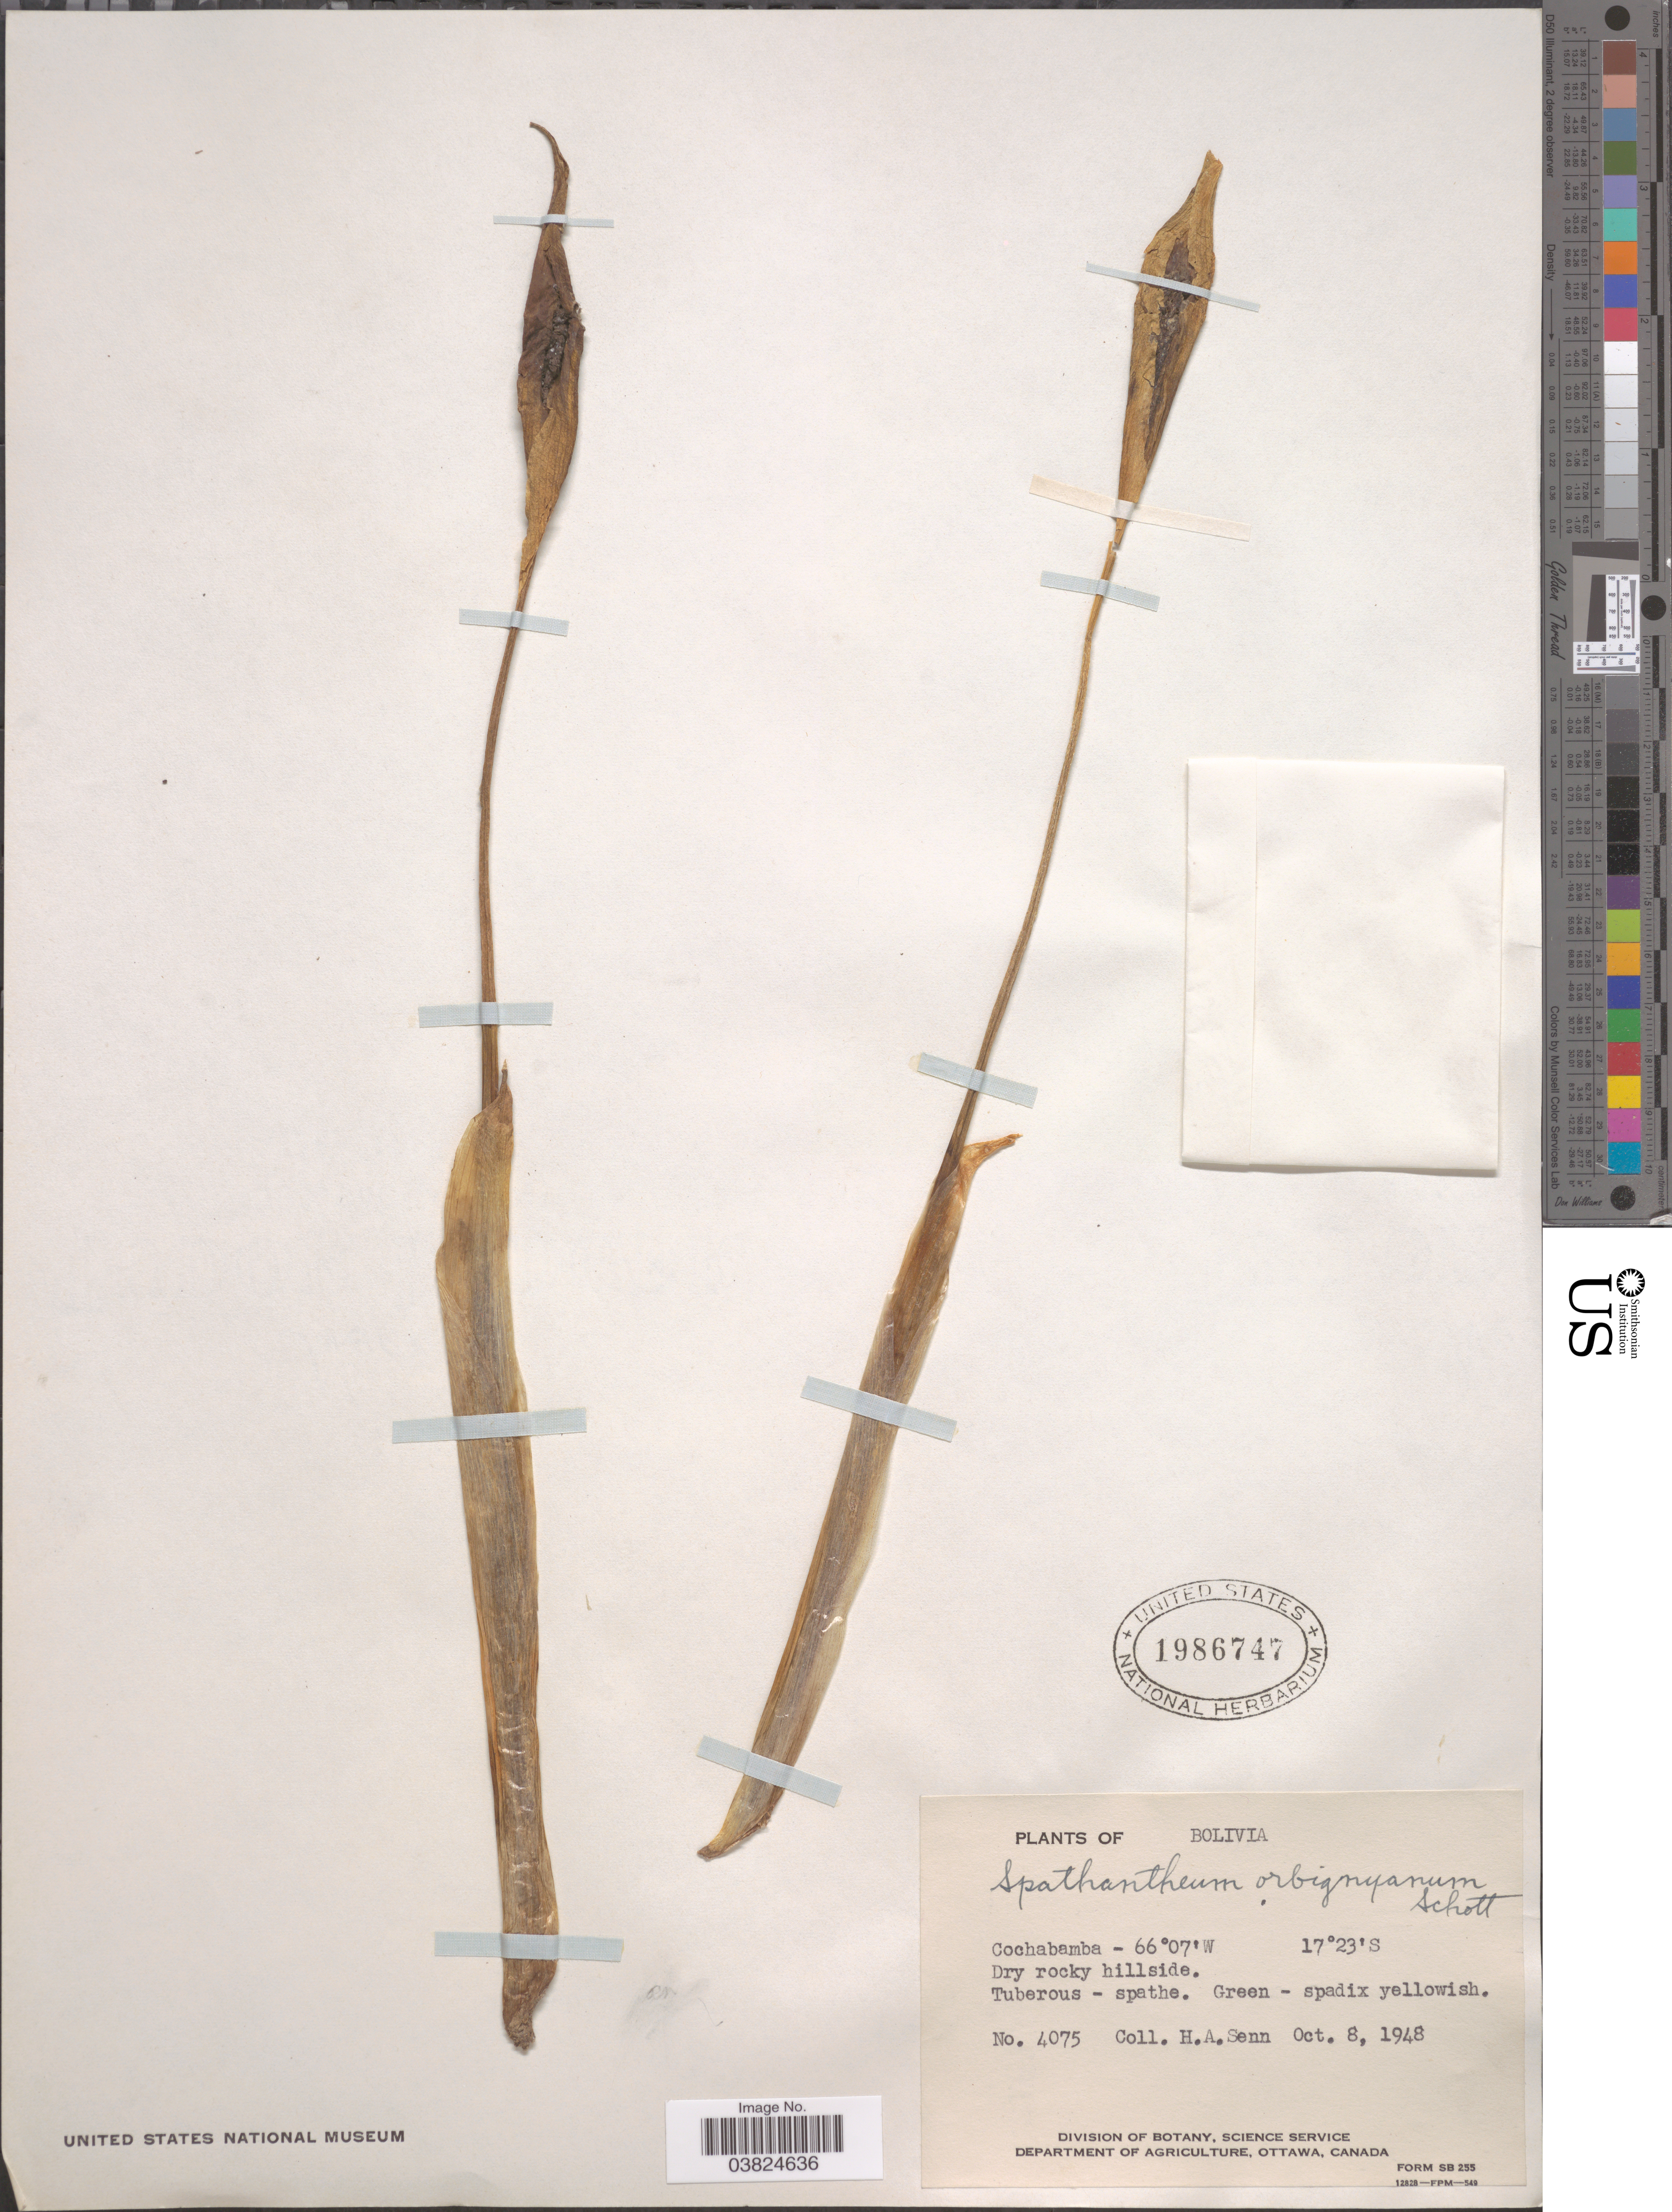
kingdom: Plantae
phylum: Tracheophyta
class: Liliopsida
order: Alismatales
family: Araceae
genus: Spathantheum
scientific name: Spathantheum orbignyanum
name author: Schott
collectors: H. Senn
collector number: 4075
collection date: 1948-10-08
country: Bolivia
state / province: Cochabamba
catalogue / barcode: US 1986747